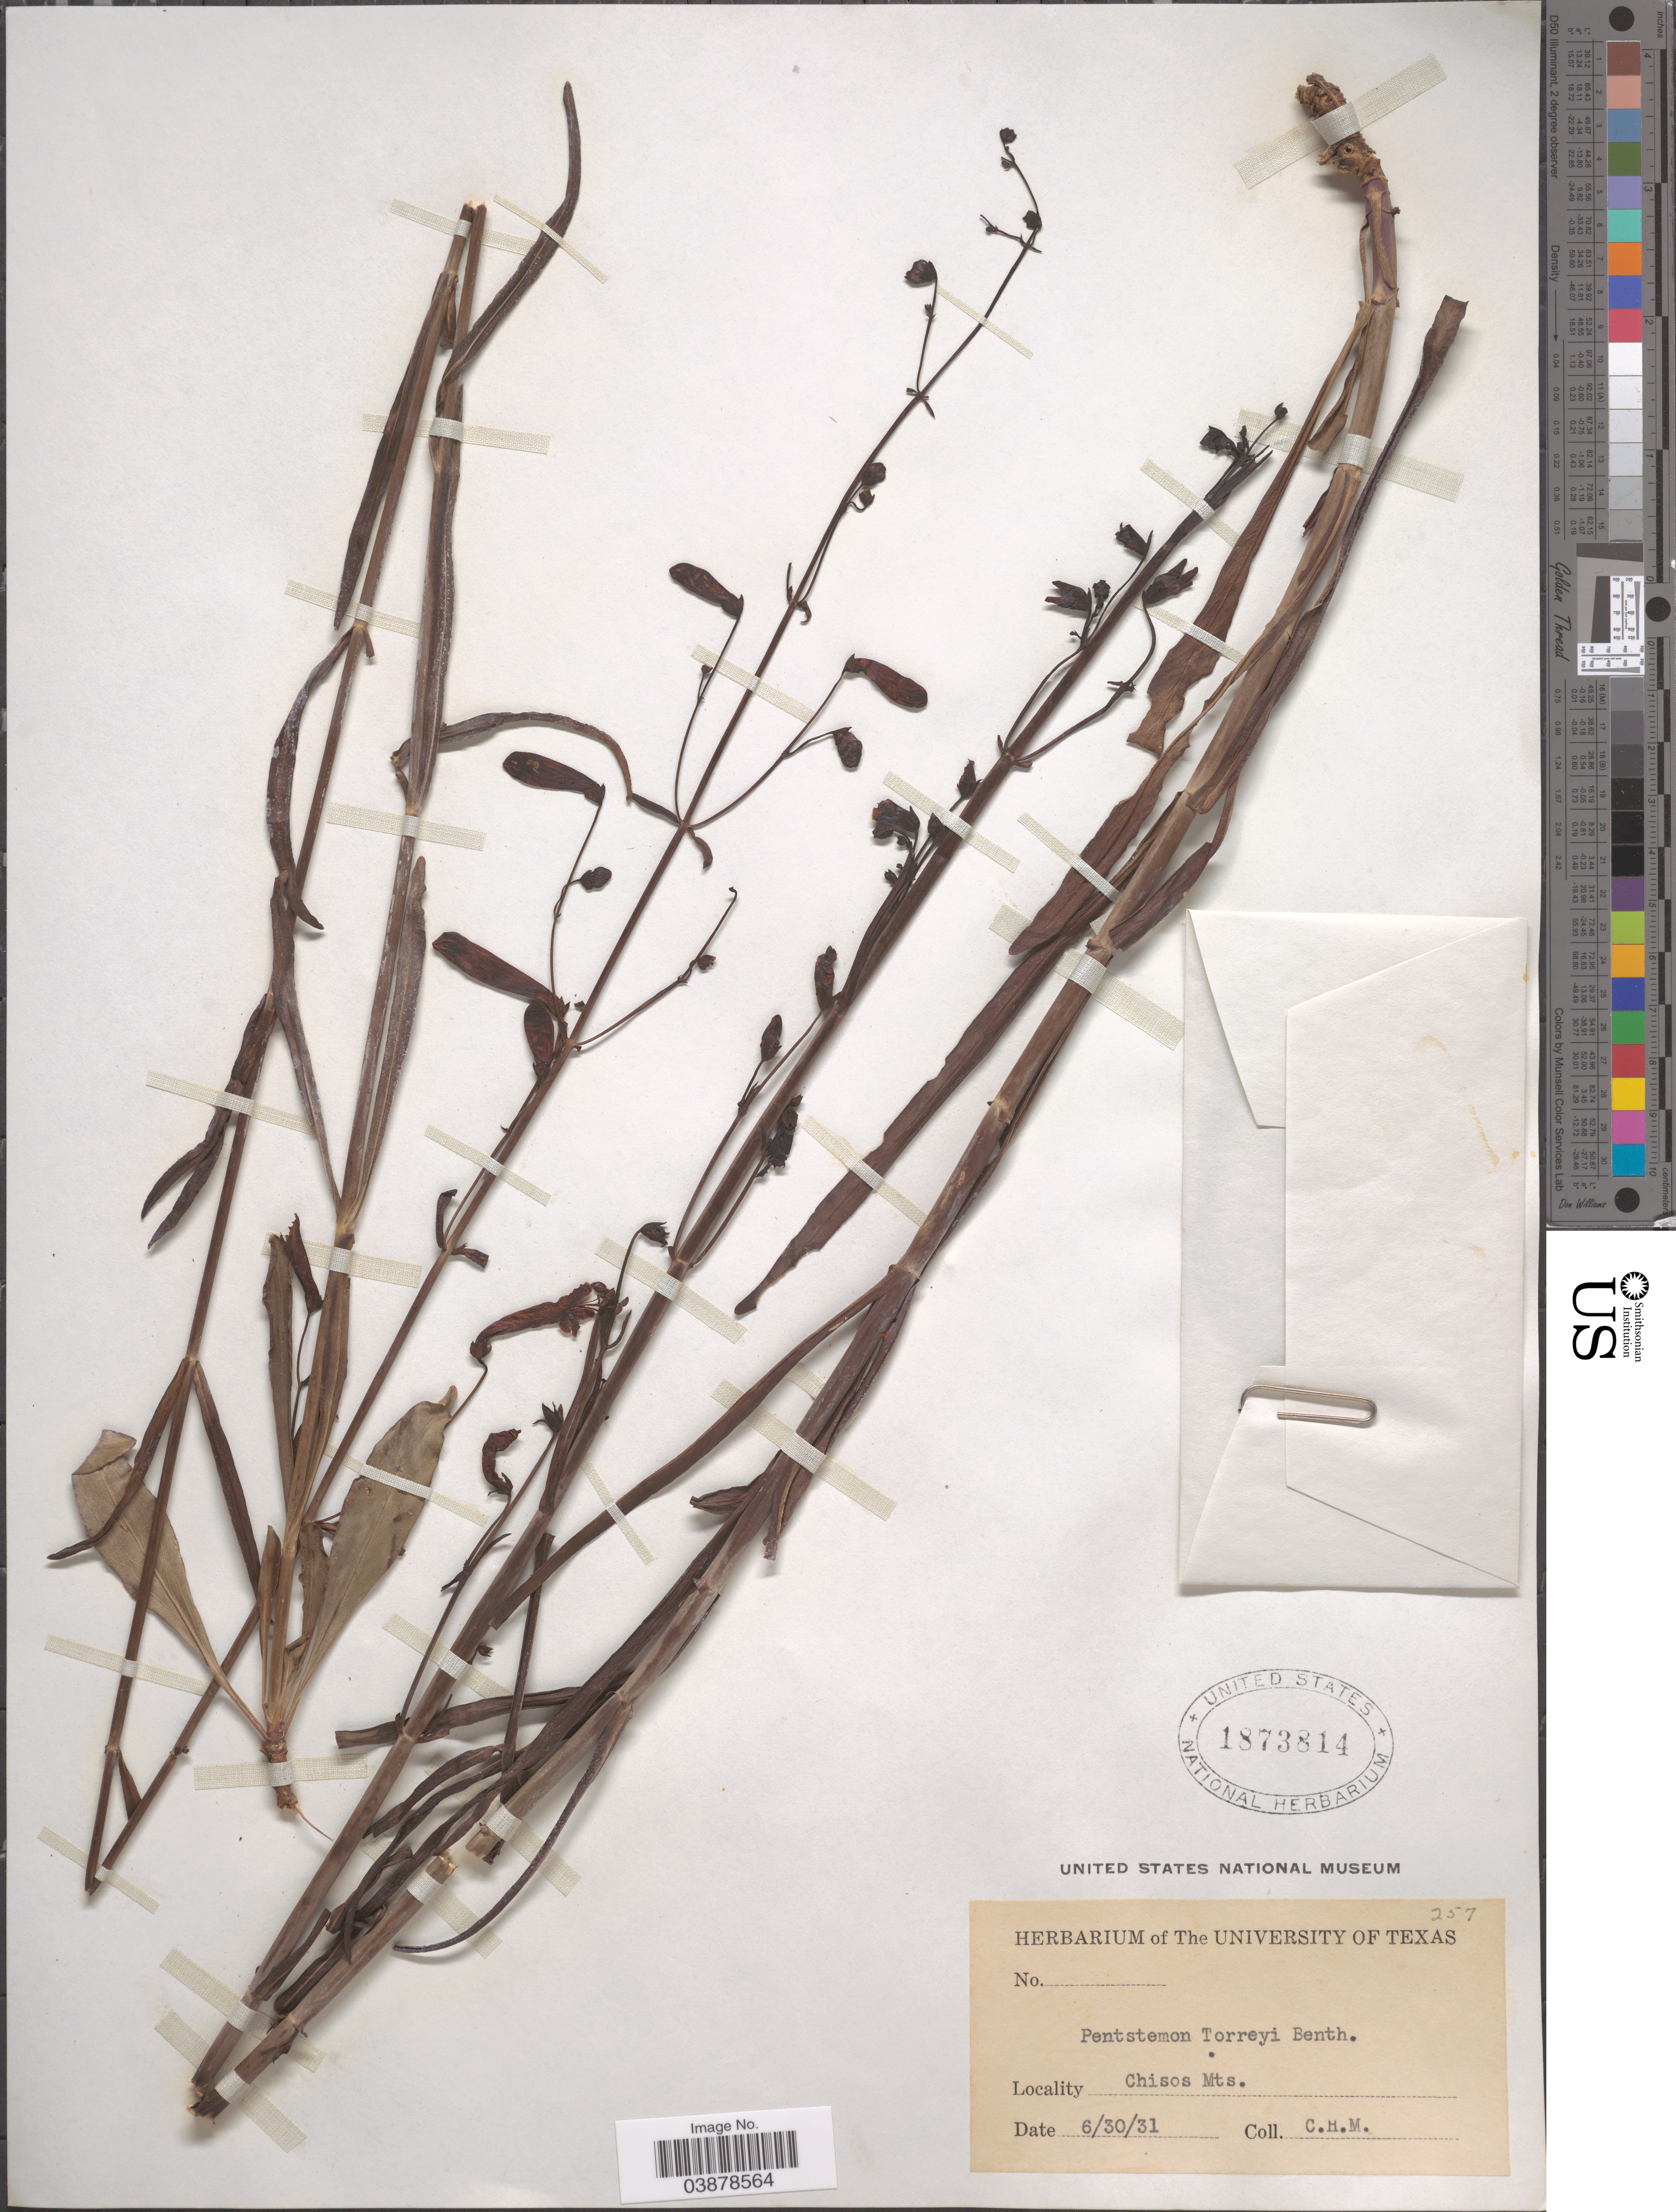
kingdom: Plantae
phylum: Tracheophyta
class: Magnoliopsida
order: Lamiales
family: Plantaginaceae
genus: Penstemon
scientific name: Penstemon torreyi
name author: Benth.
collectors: C. H. M.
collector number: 257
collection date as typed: Transcribed d/m/y: 30/6/31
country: United States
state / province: Texas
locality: Chisos Mts.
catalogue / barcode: US 1873814